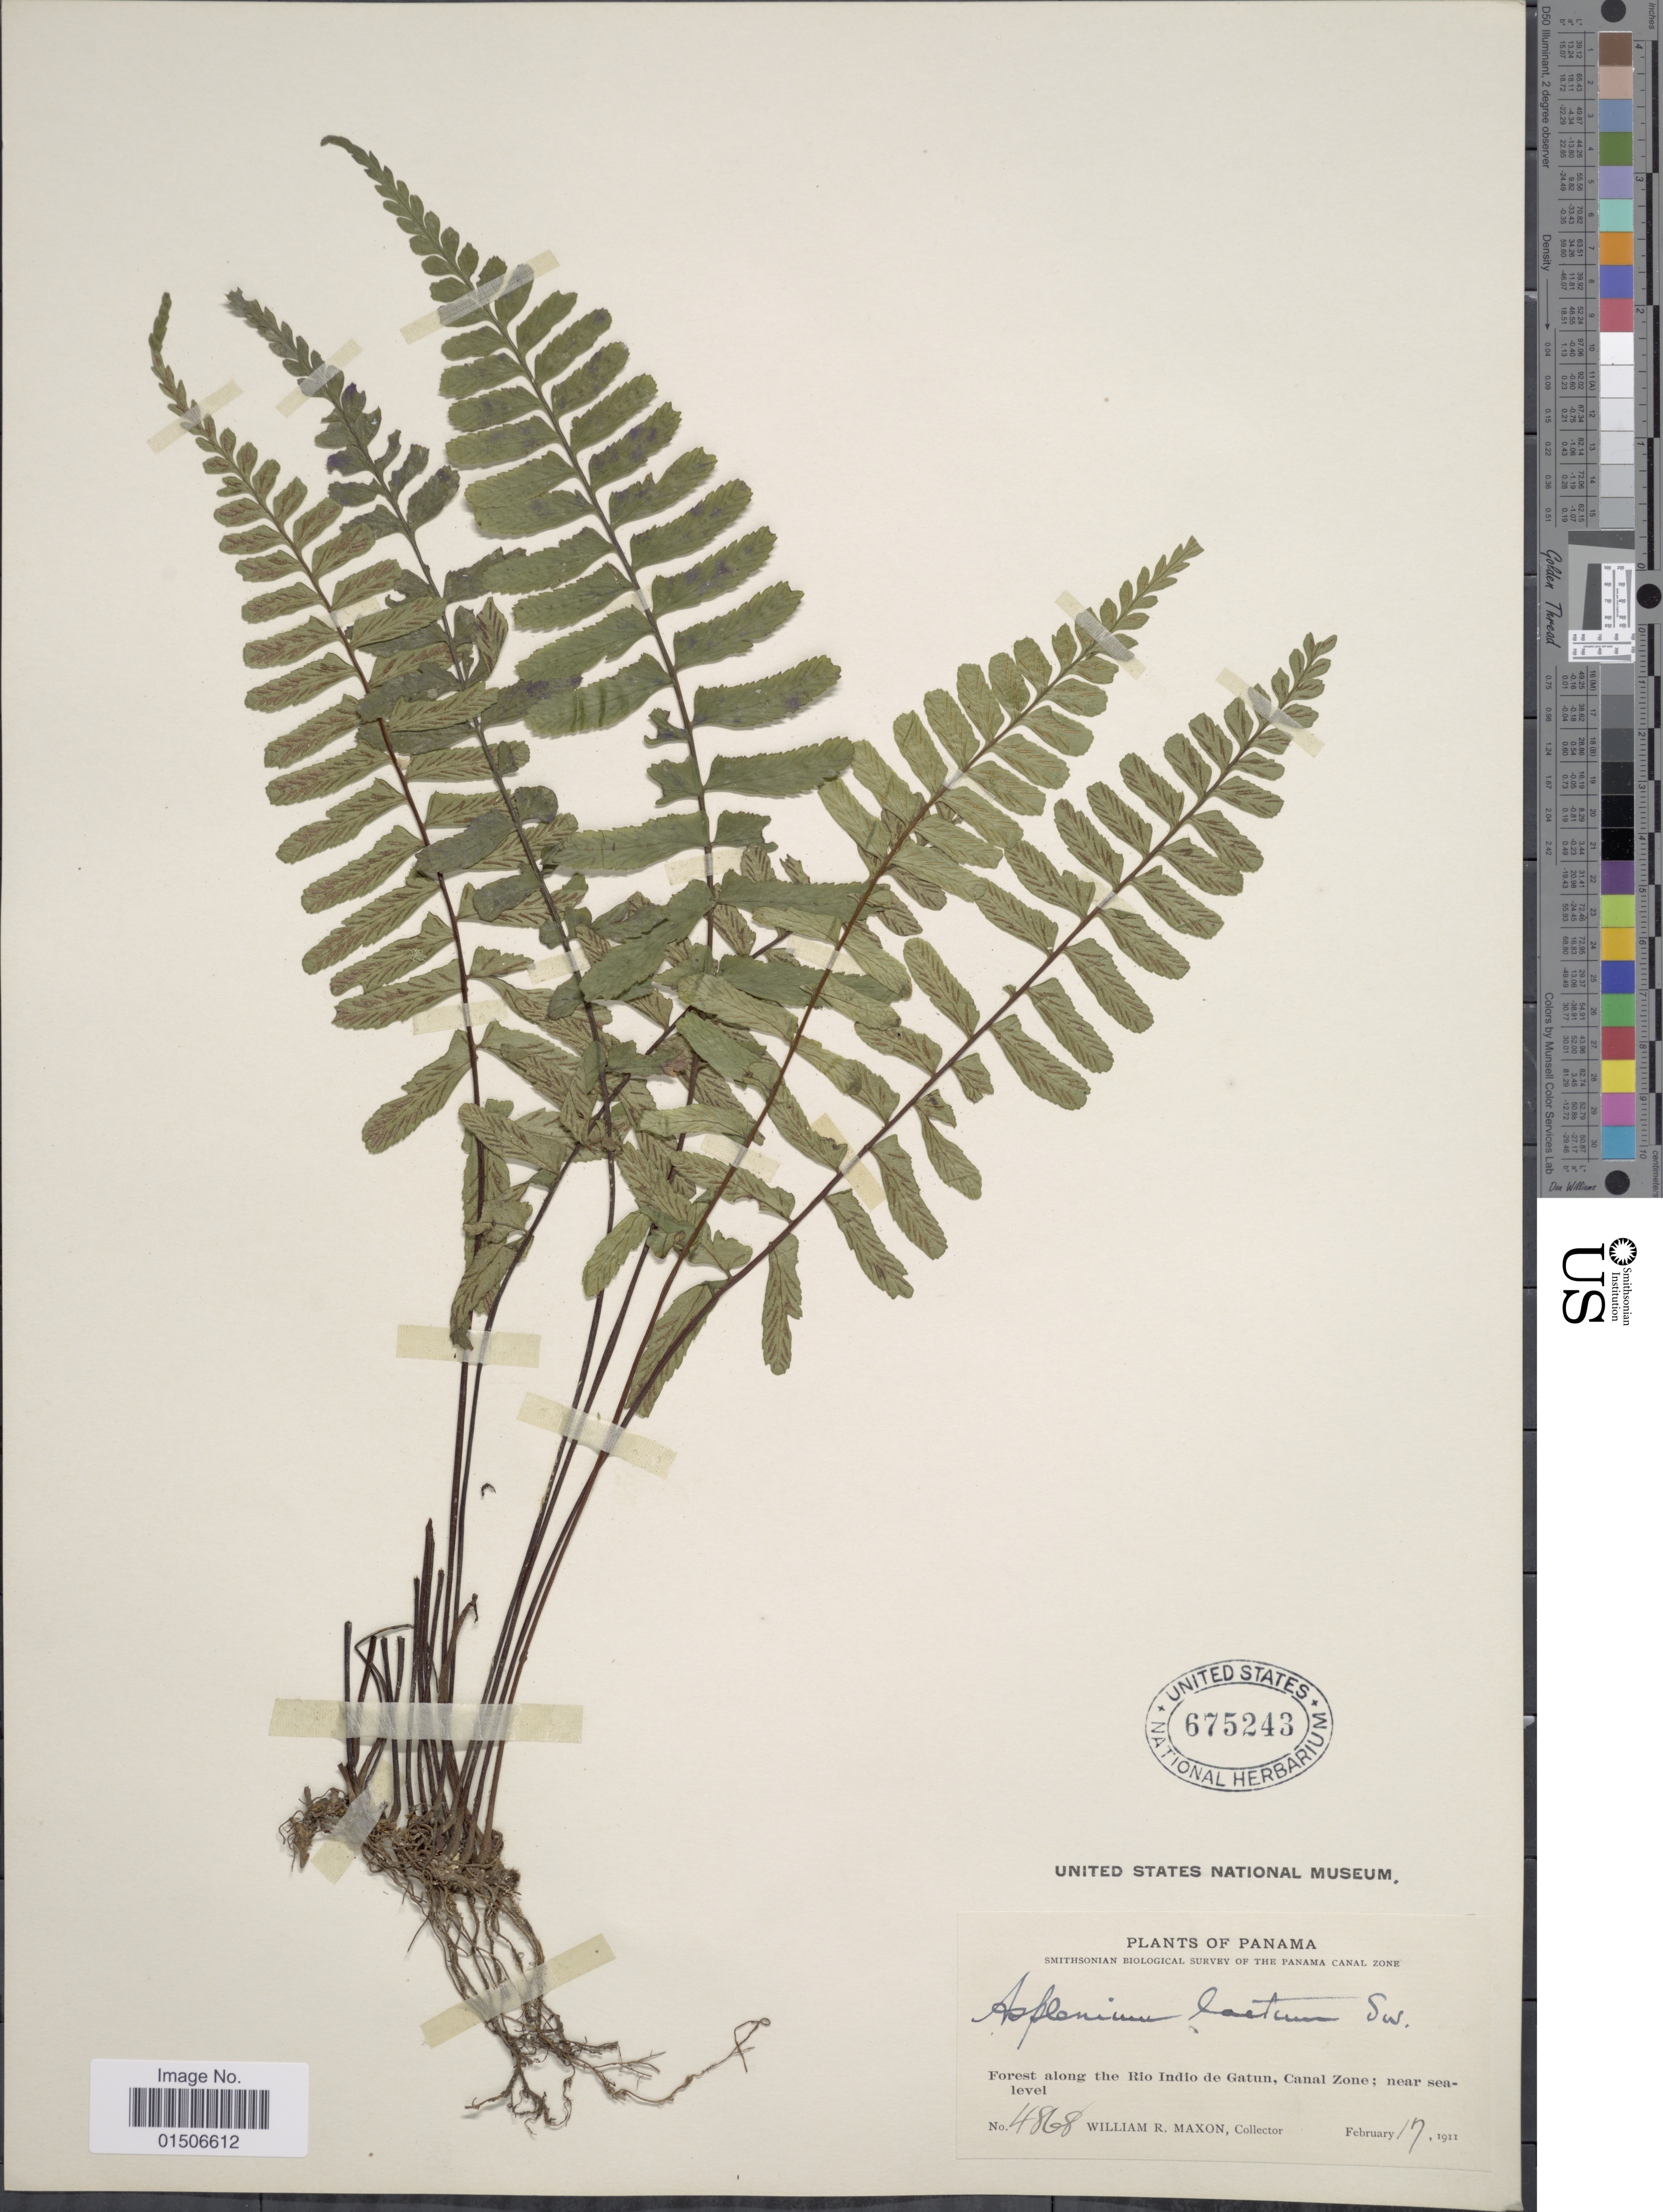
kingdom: Plantae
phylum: Tracheophyta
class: Polypodiopsida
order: Polypodiales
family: Aspleniaceae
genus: Asplenium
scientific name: Asplenium laetum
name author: Sw.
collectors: W. R. Maxon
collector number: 4868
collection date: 1911-02-17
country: Panama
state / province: Colón / Panamá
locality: Forest along the Rio Indioa de Gatun, Canal Zone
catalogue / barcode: US 675243